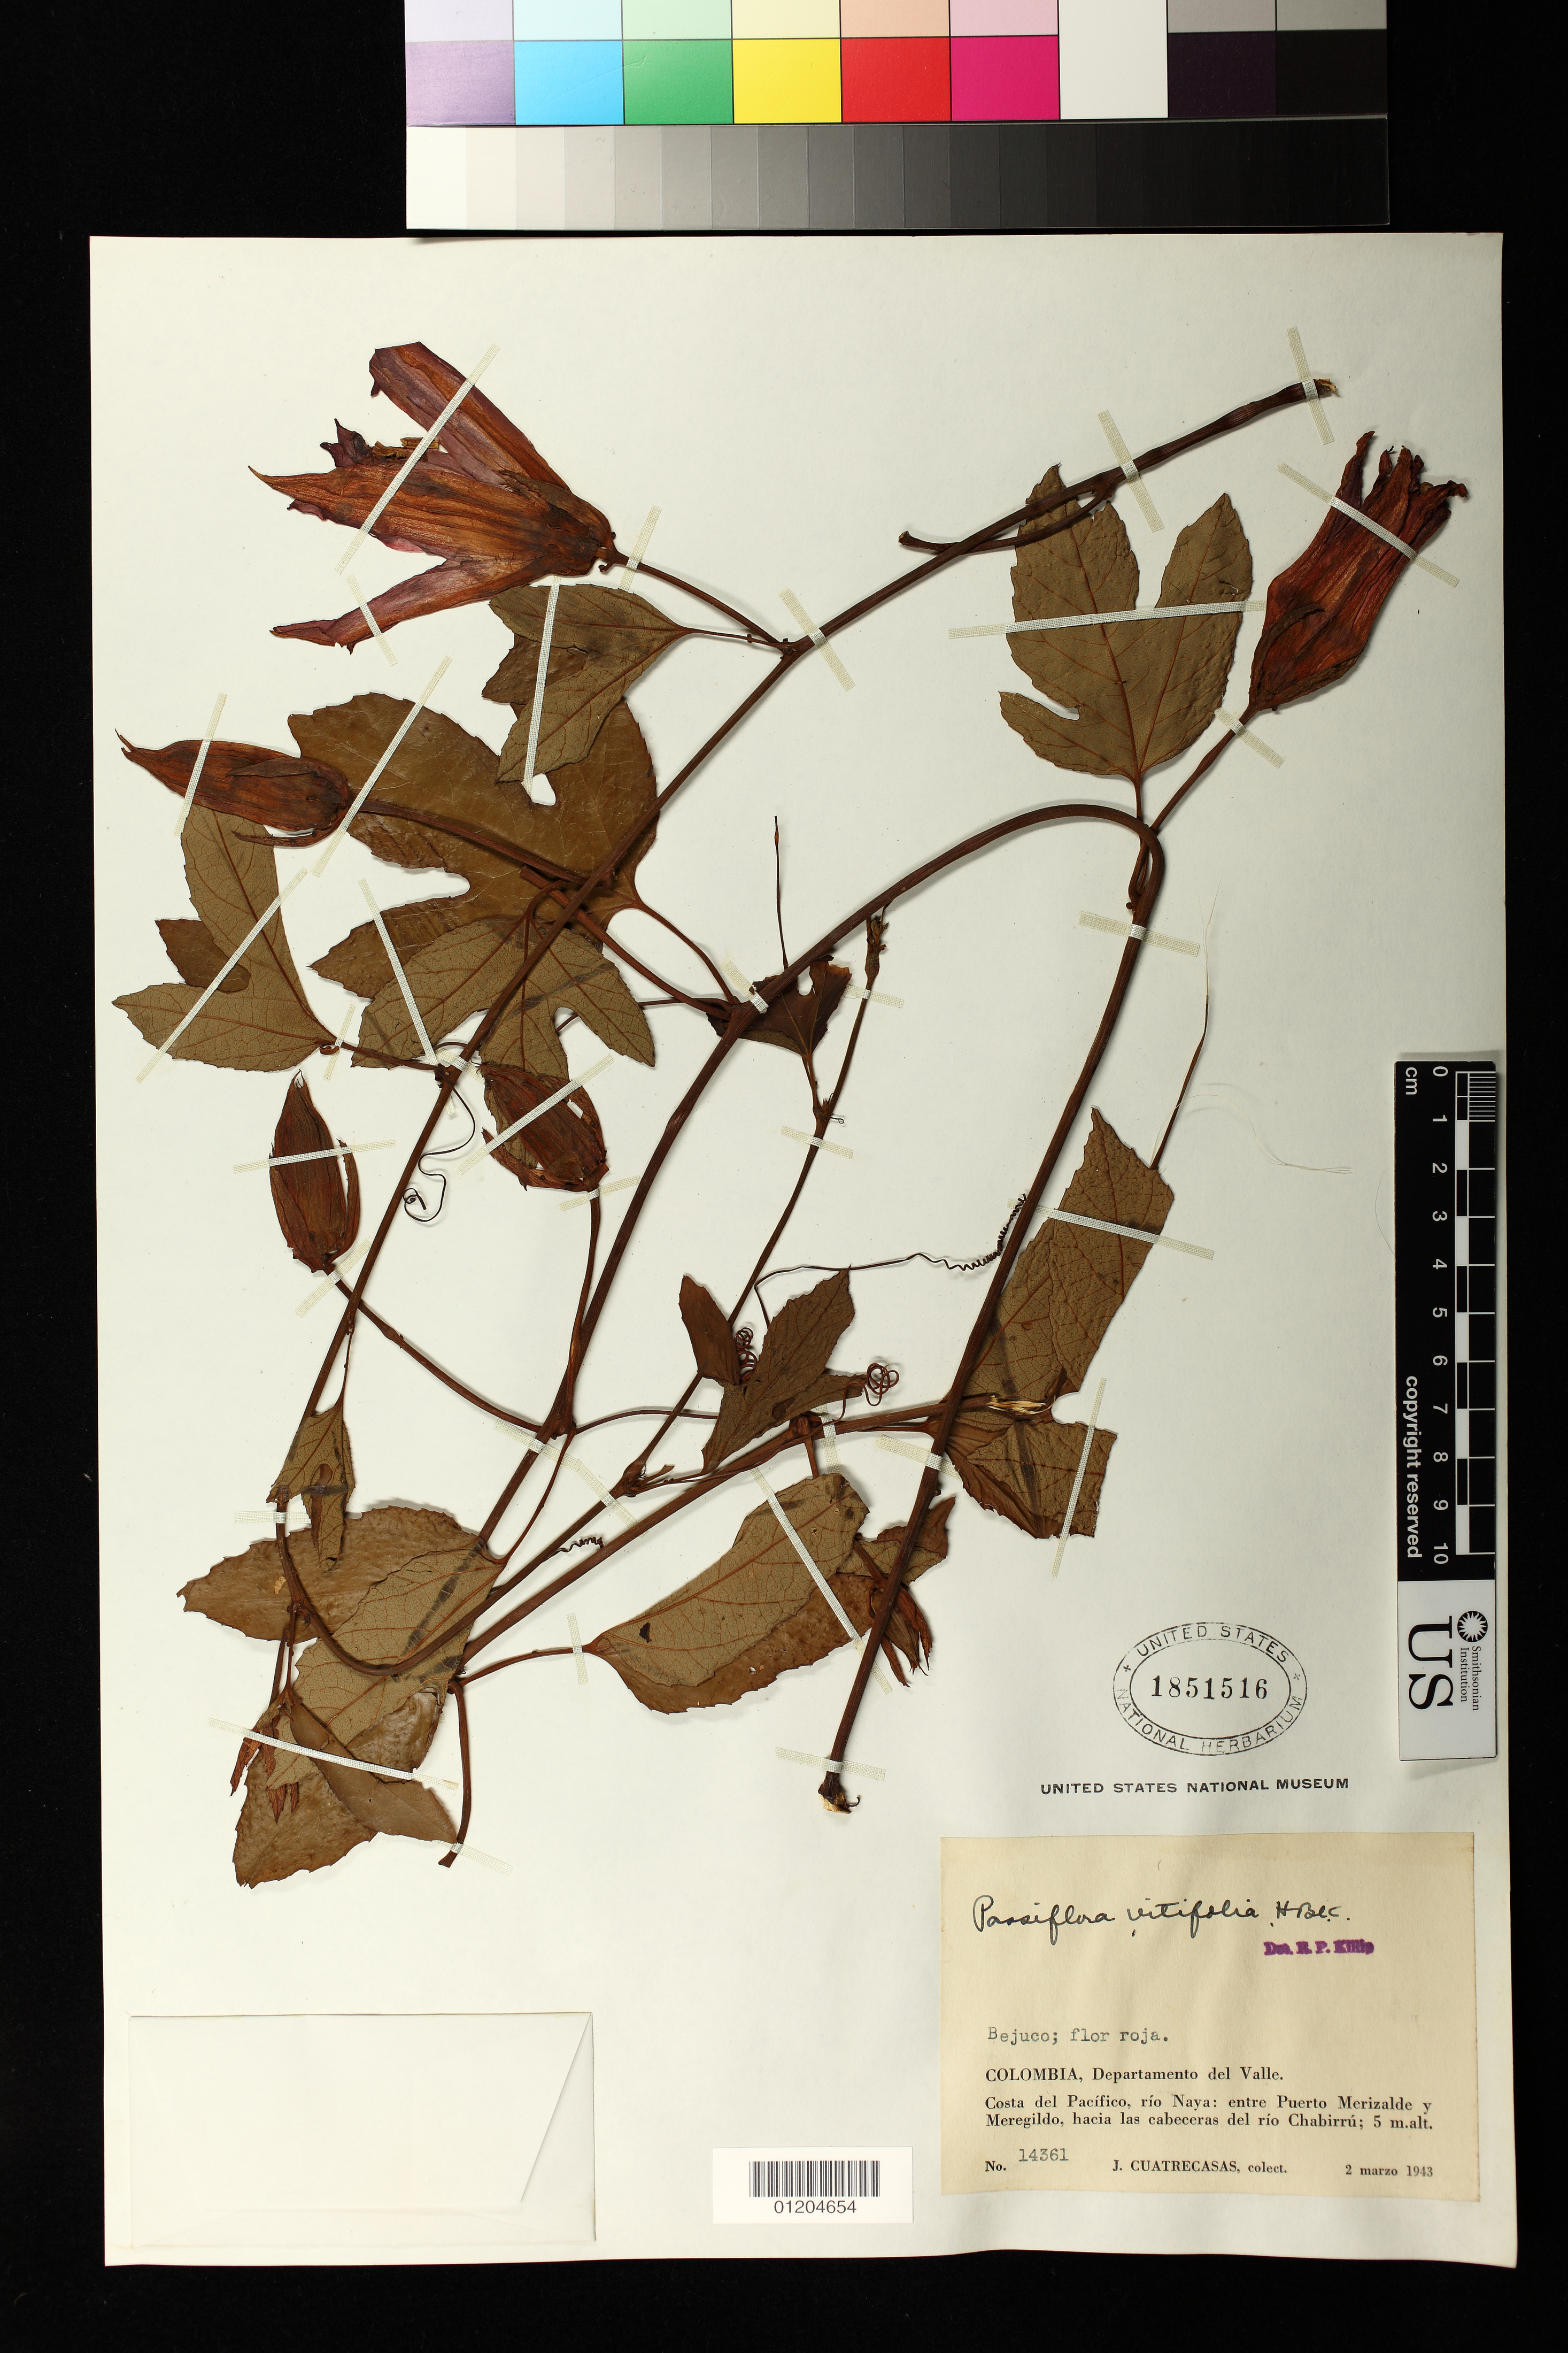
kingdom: Plantae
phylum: Tracheophyta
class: Magnoliopsida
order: Malpighiales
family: Passifloraceae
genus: Passiflora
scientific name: Passiflora vitifolia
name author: Kunth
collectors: J. Cuatrecasas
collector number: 14361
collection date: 1943-03-02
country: Colombia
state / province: Valle del Cauca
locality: Costa del Pacifico, rio Naya: entre Puerto Merizalde y Meregildo, hacia las cabeceras del rio Chabirru.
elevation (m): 5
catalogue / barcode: US 1851516